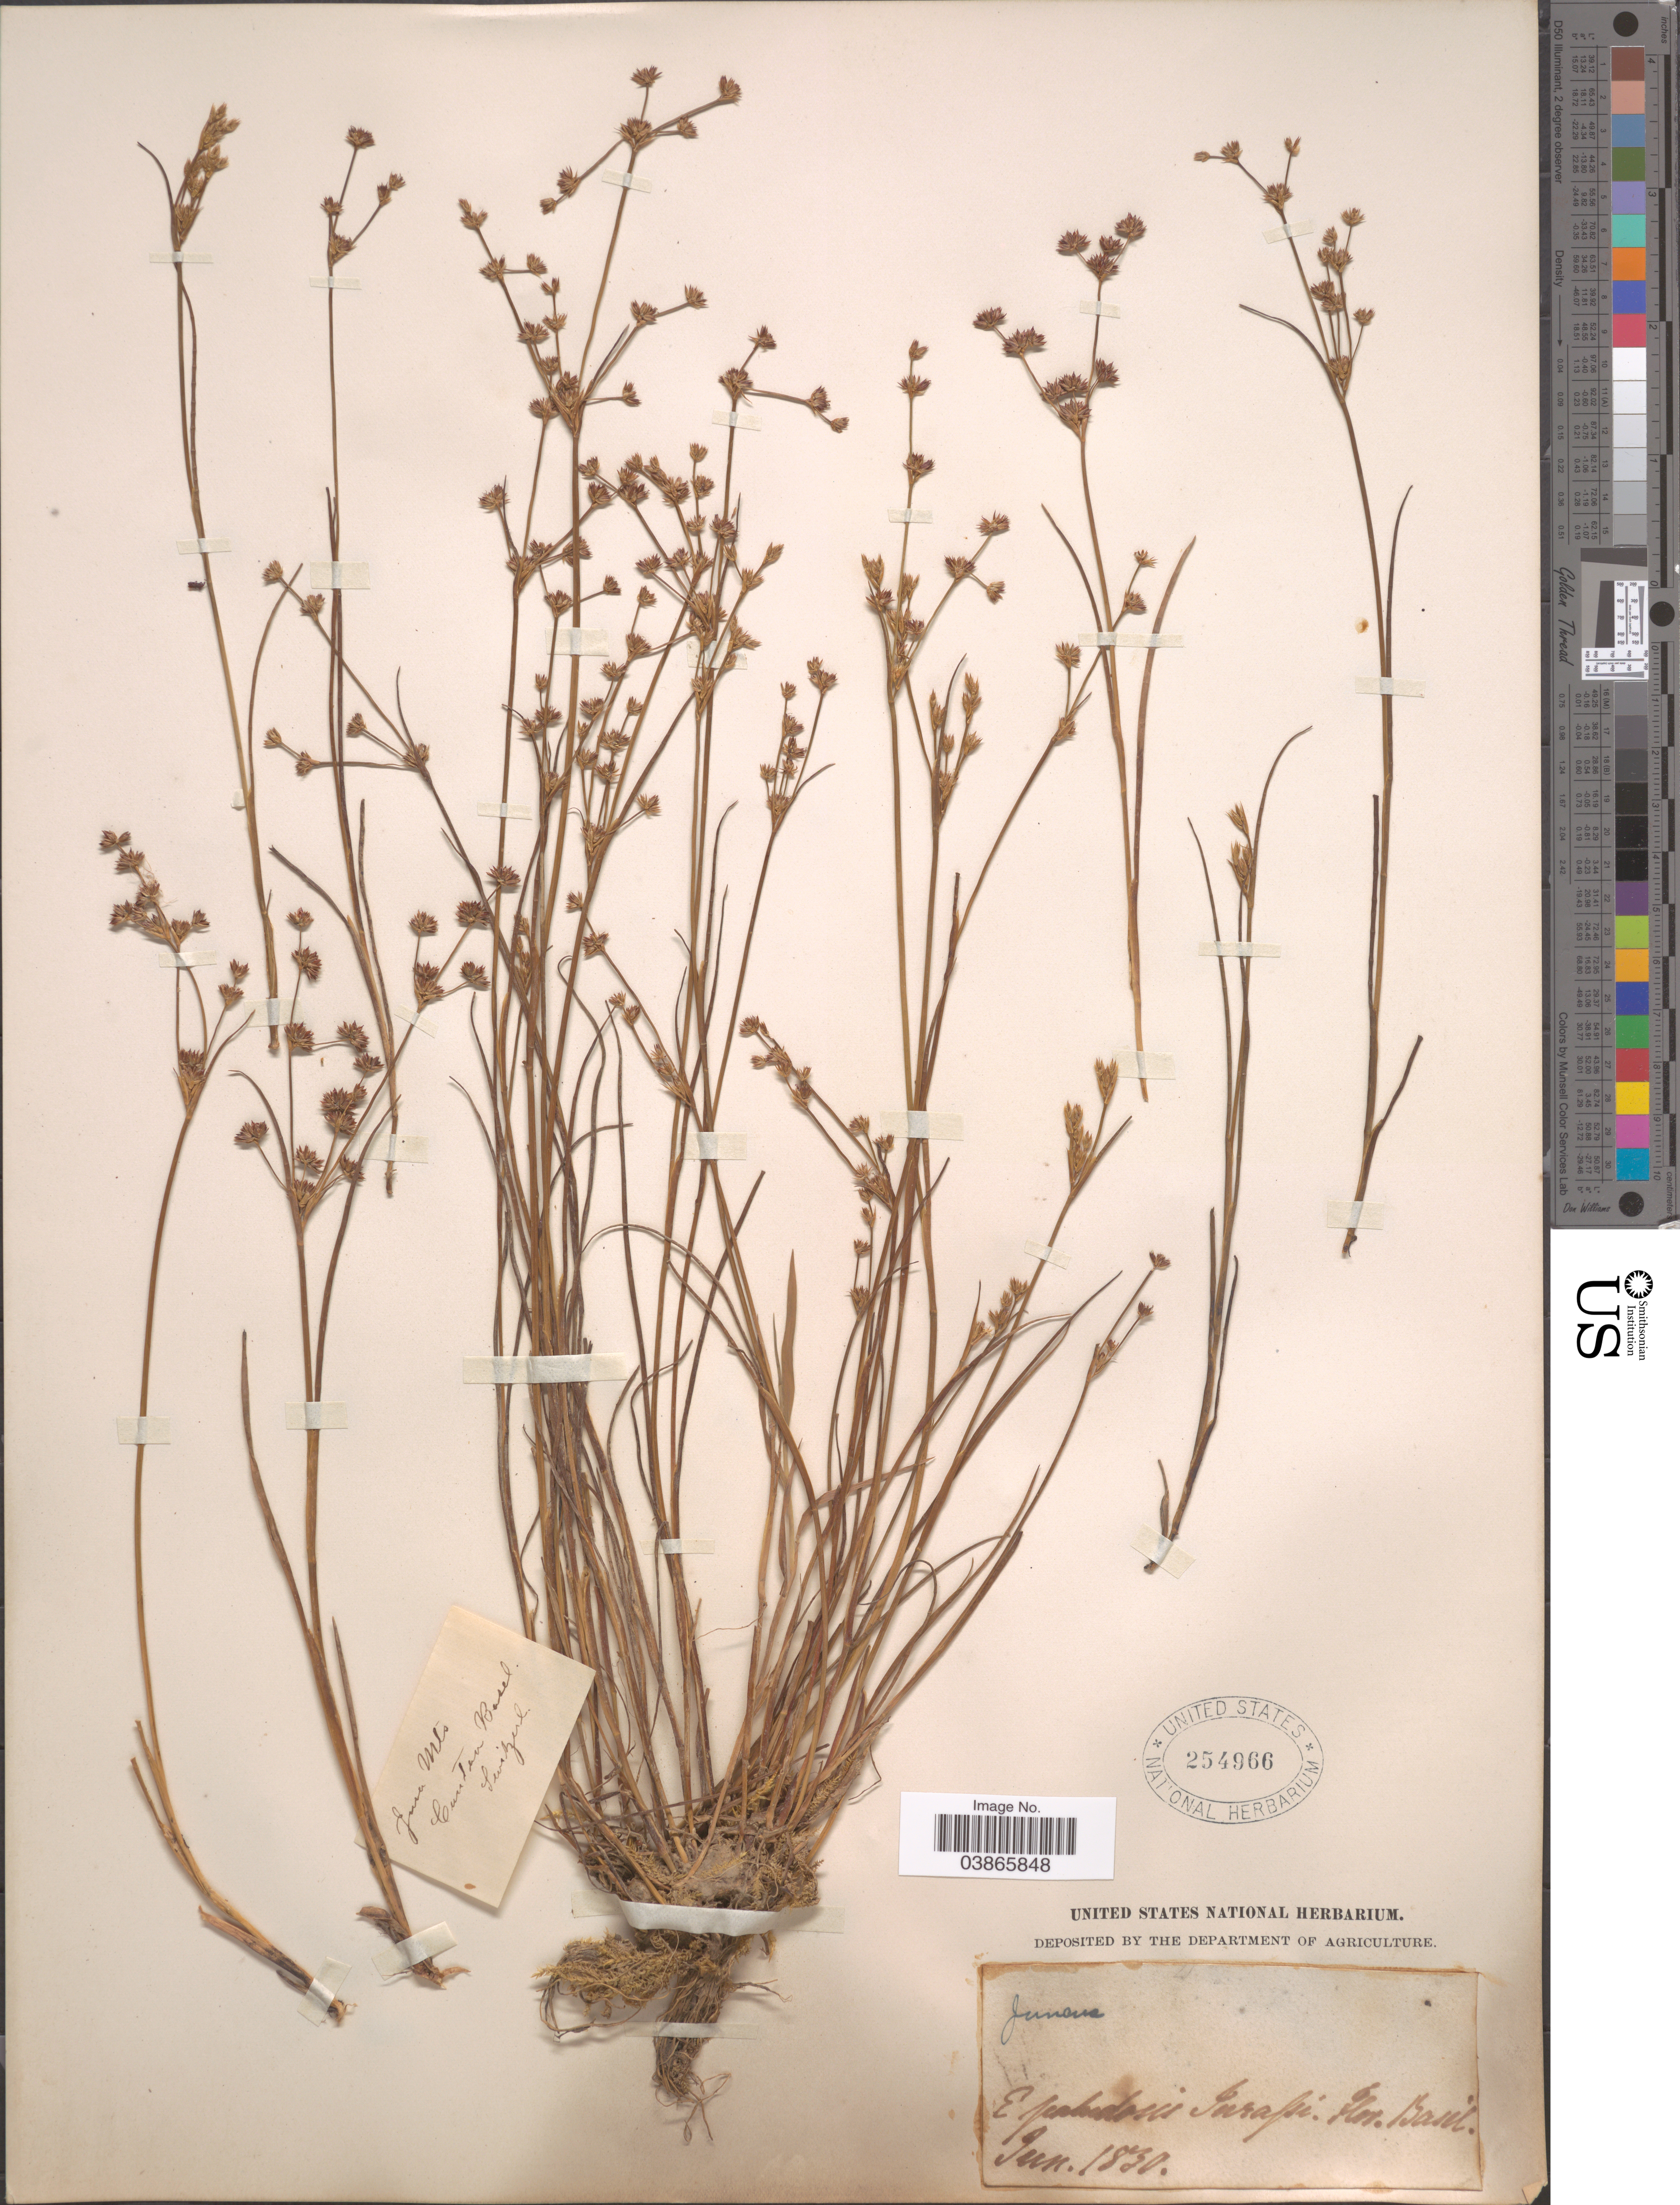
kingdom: Plantae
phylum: Tracheophyta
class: Liliopsida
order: Poales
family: Juncaceae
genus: Juncus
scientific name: Juncus sp.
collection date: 1830-06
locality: E pobadosis Tarafsi. Basil. [interpreted]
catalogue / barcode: US 254966